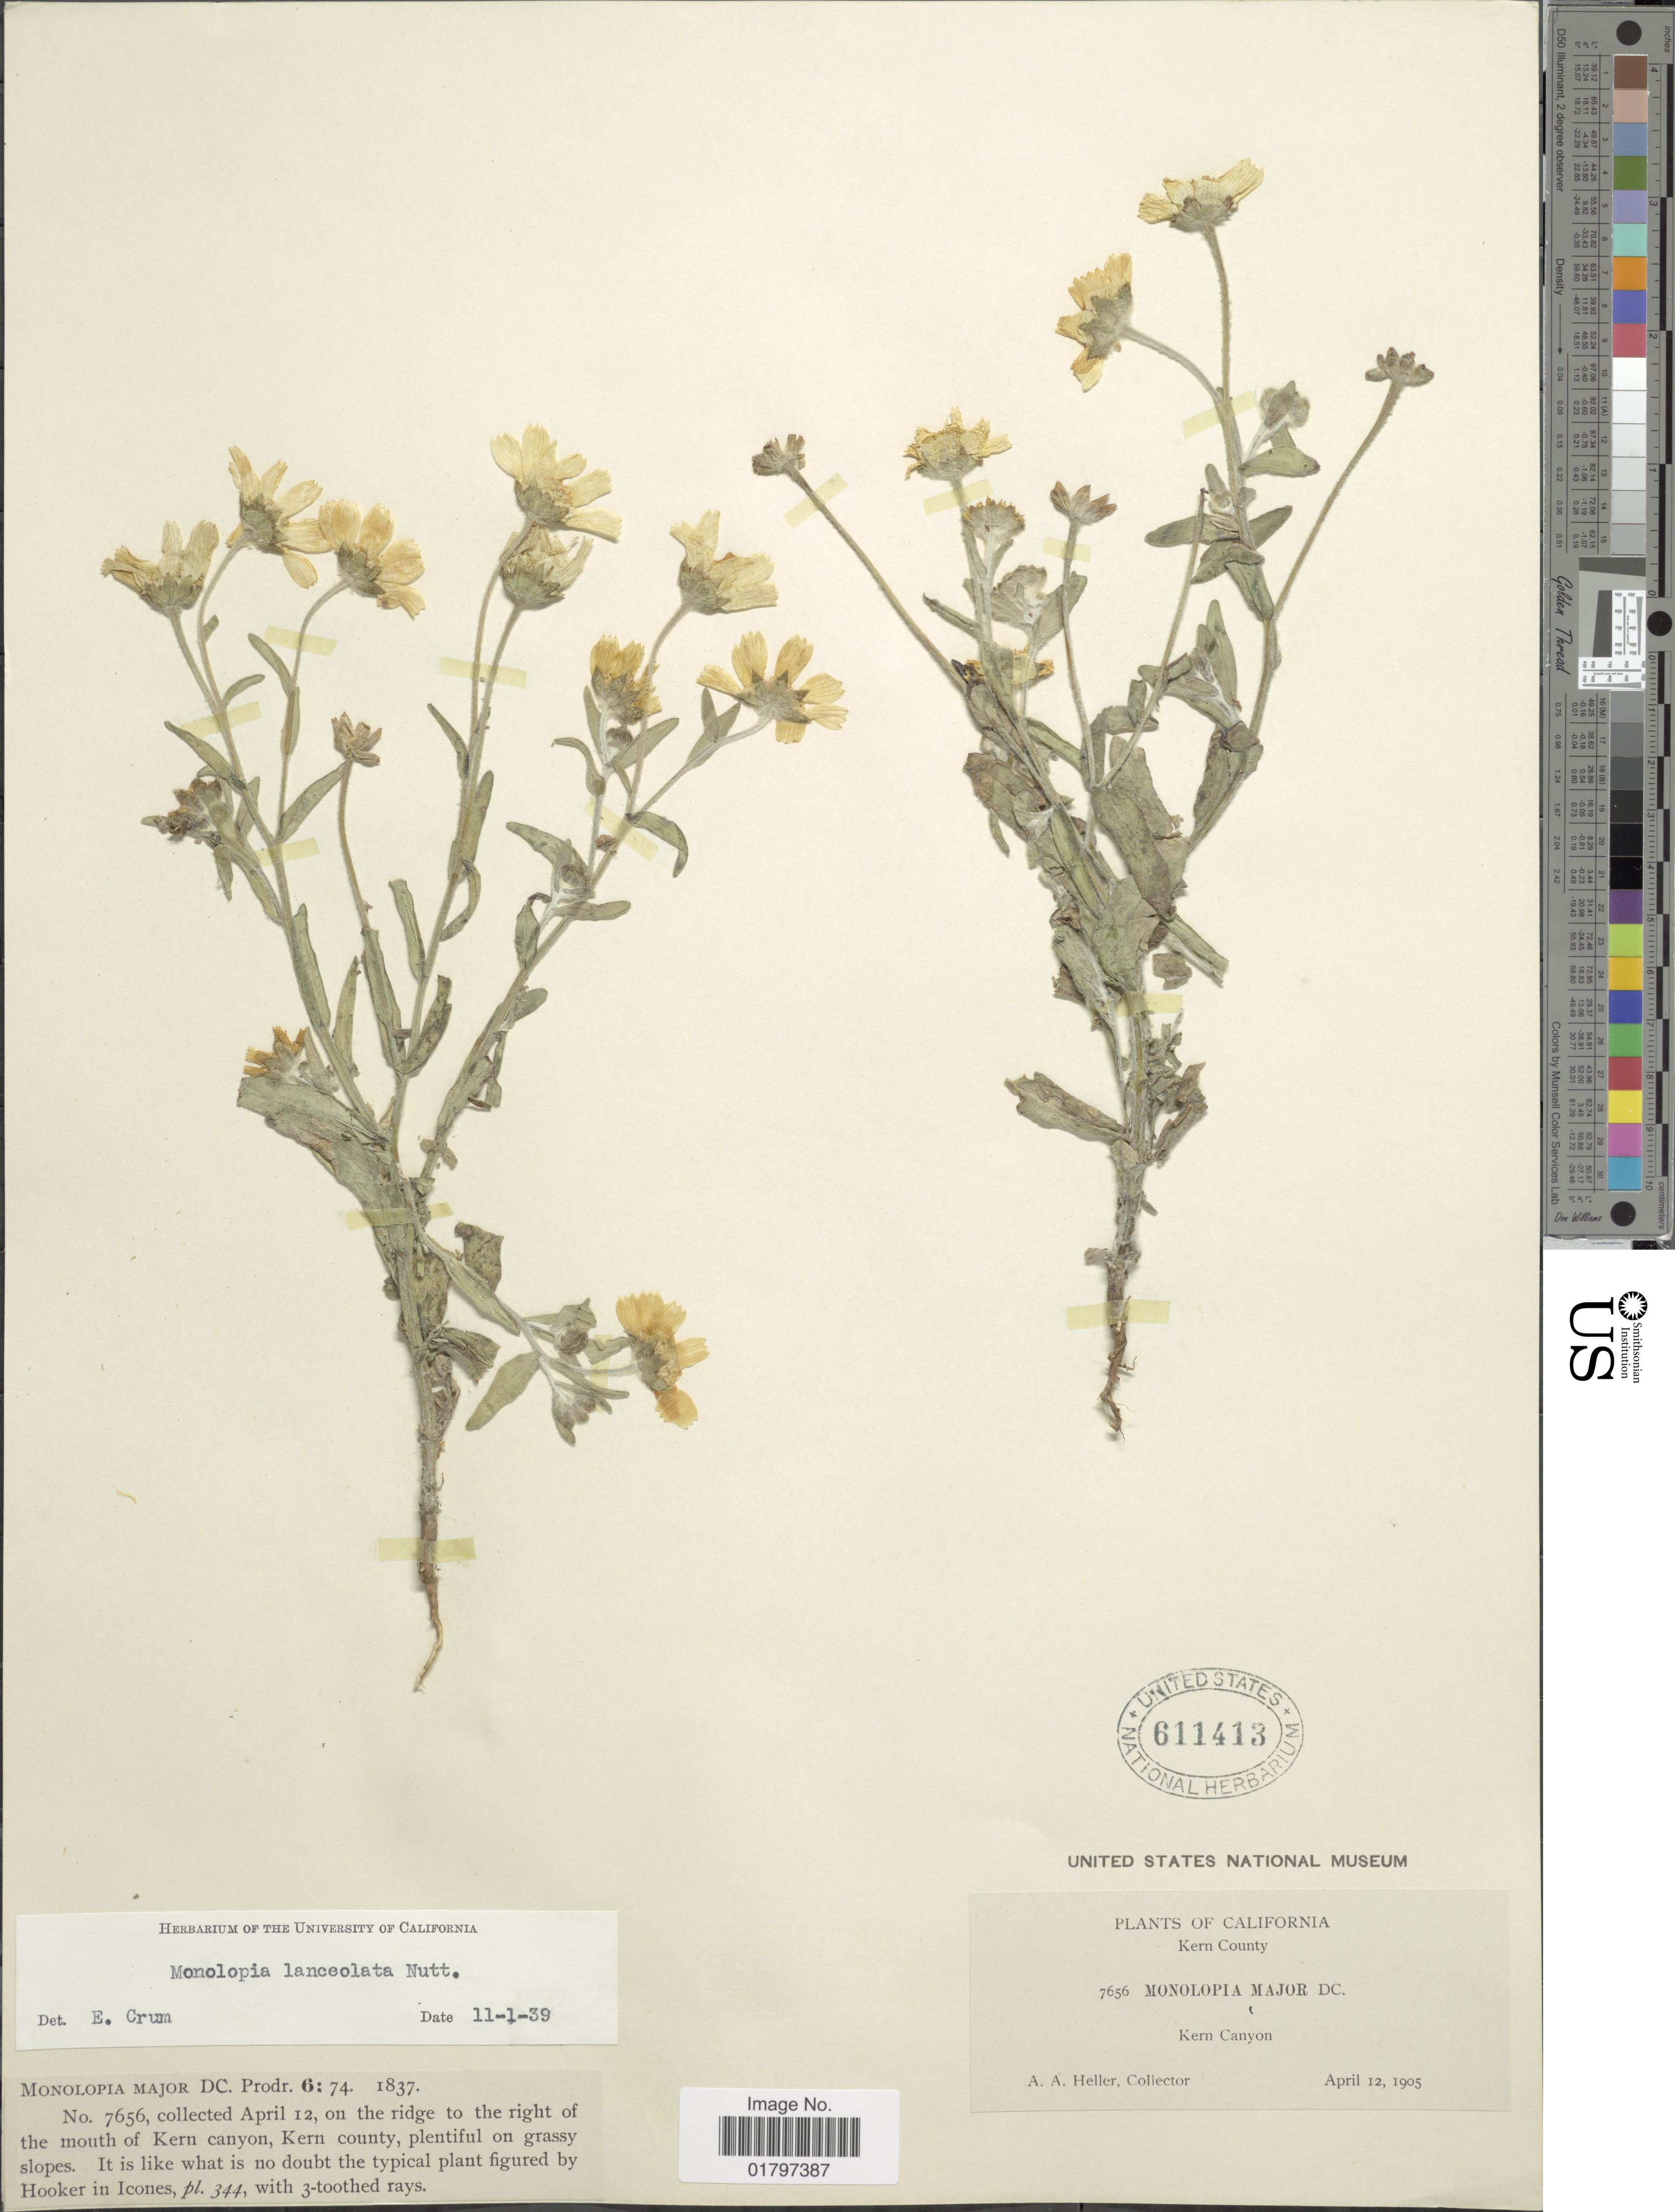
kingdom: Plantae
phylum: Tracheophyta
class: Magnoliopsida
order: Asterales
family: Asteraceae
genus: Monolopia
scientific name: Monolopia lanceolata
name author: Nutt.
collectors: A. A. Heller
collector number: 7656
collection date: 1905-04-12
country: United States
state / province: California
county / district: Kern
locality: Kern County. Kern Canyon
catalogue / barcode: US 611413